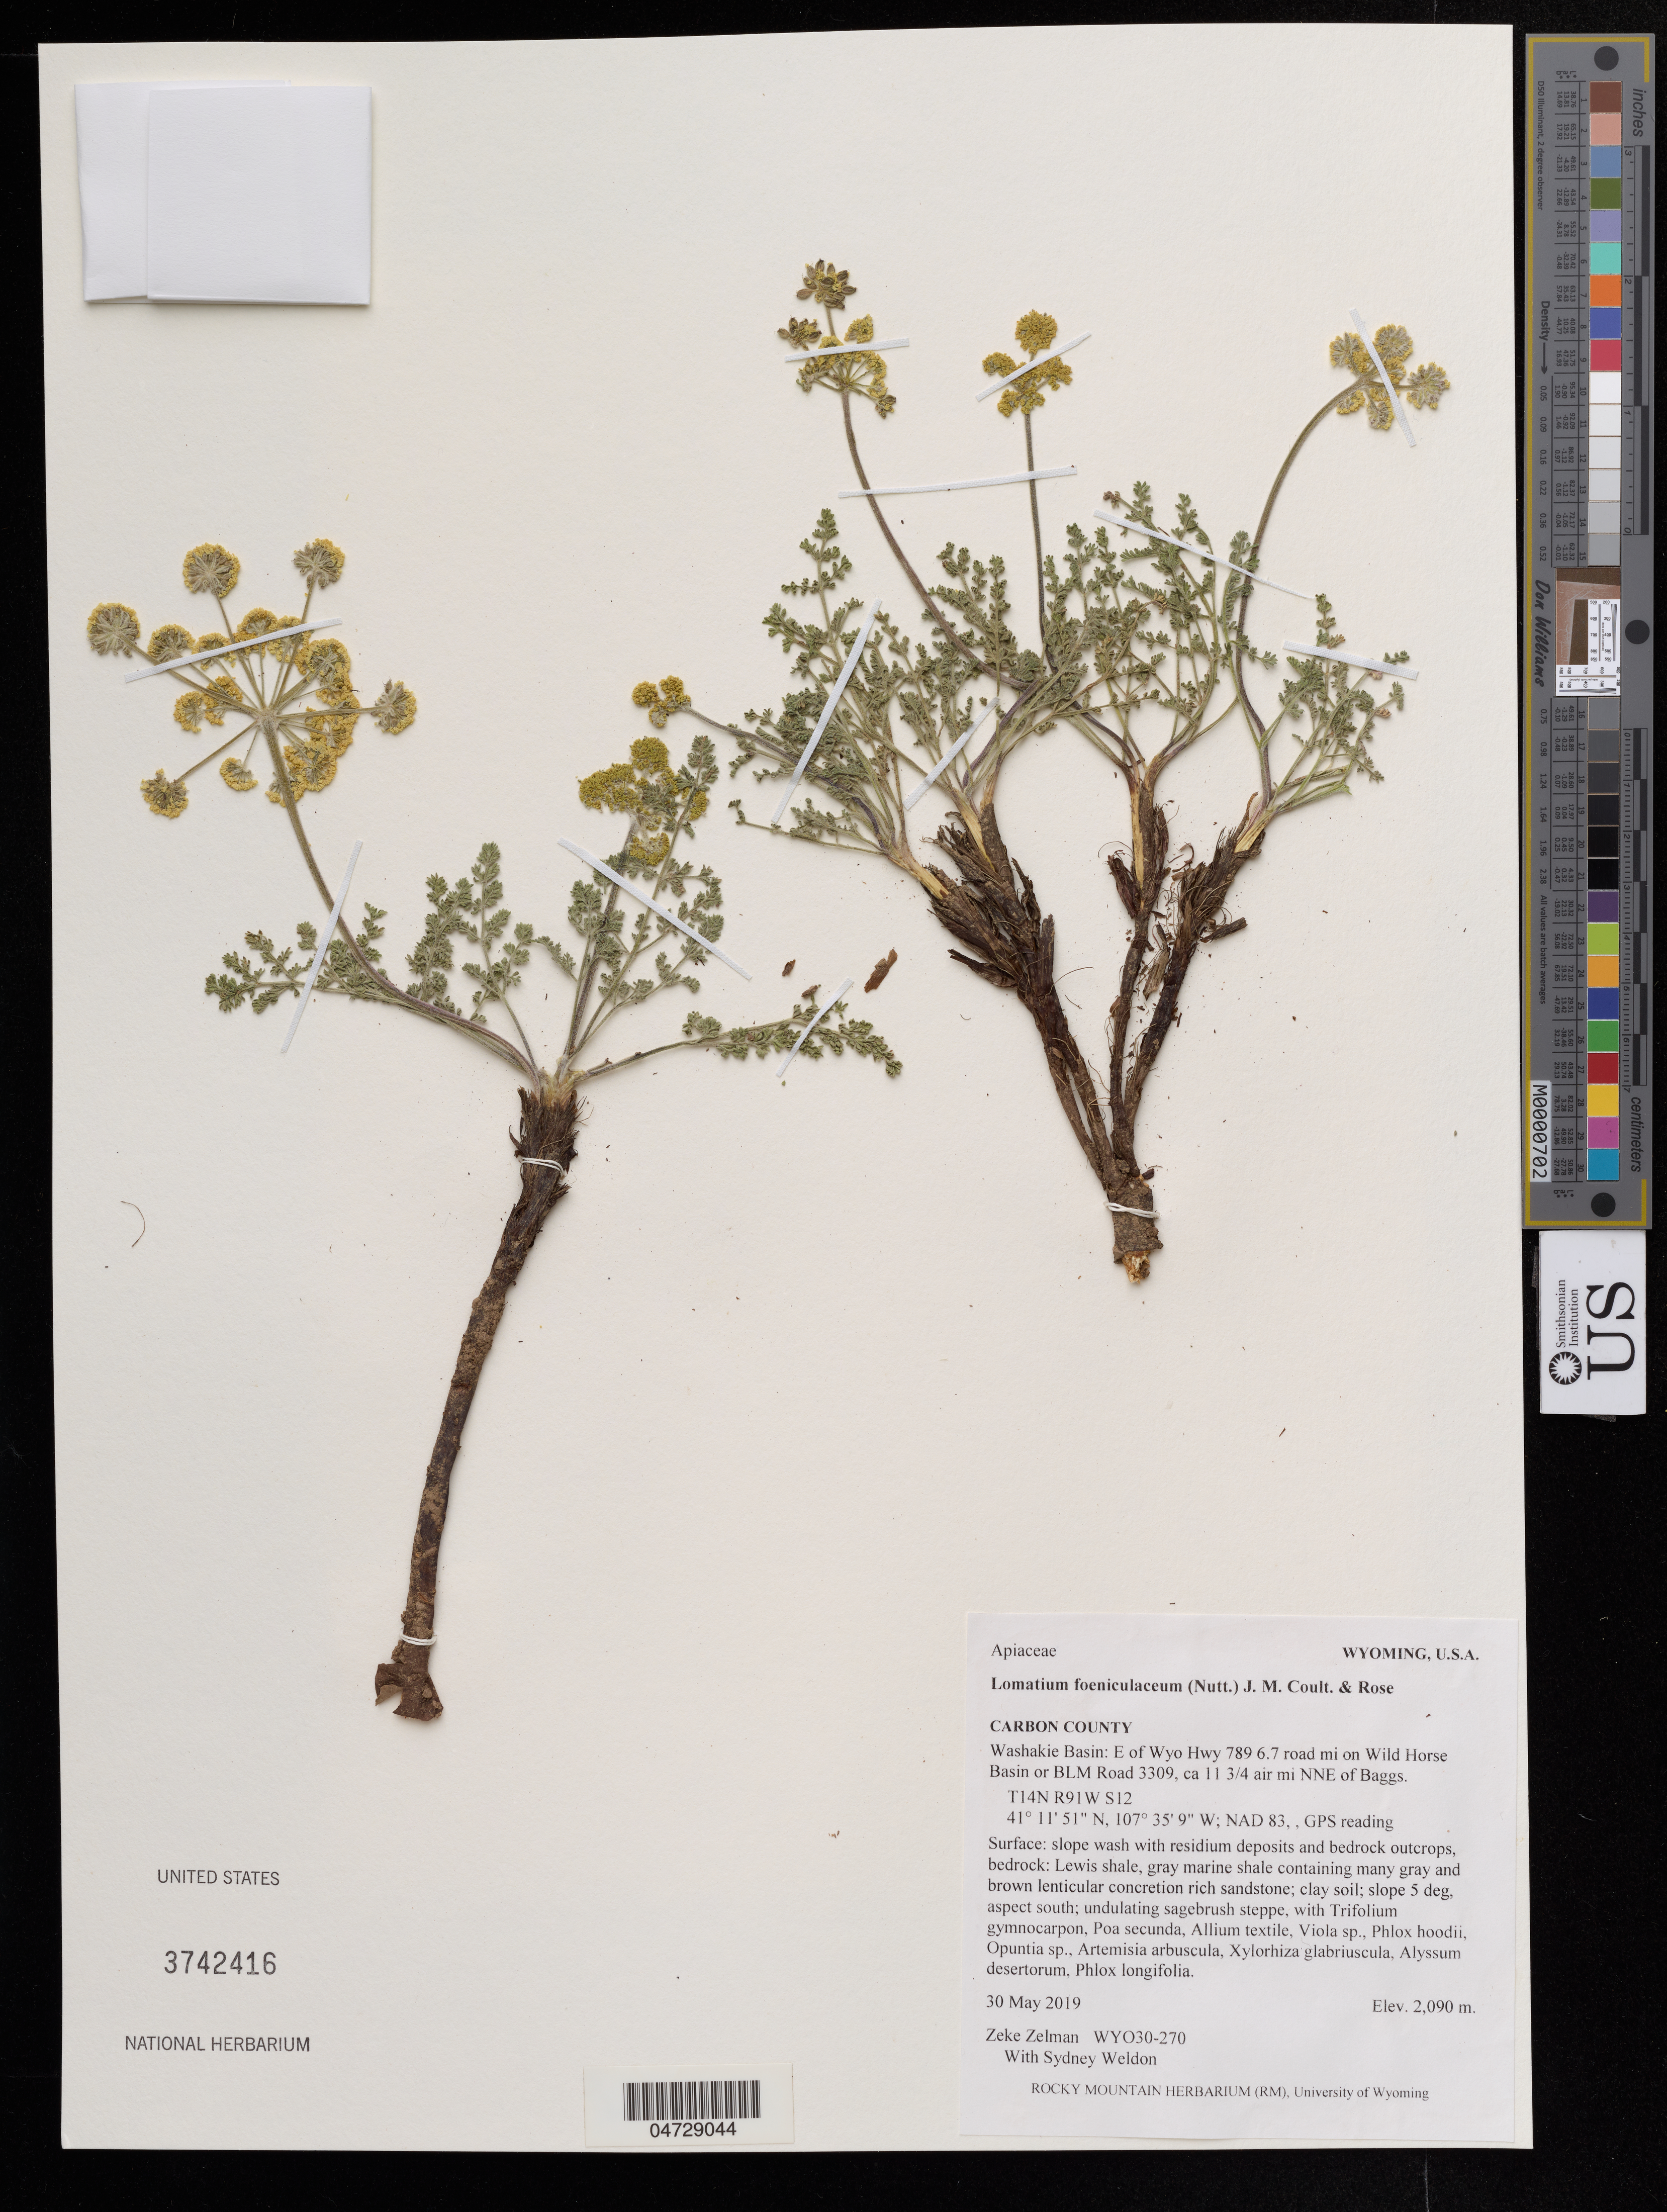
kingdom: Plantae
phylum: Tracheophyta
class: Magnoliopsida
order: Apiales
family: Apiaceae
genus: Lomatium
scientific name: Lomatium foeniculaceum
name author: (Nutt.) J.M. Coult. & Rose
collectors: Z. Zelman & S. Weldon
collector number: WYO30-270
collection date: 2019-05-30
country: United States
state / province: Wyoming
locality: Carbon County. Washakie Basin: E of Wyo Hwy 789 6.7 road mi on Wild Horse Basin or BLM Road 3309, ca 11 3/4 air mi NNE of Baggs.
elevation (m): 2090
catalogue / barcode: US 3742416